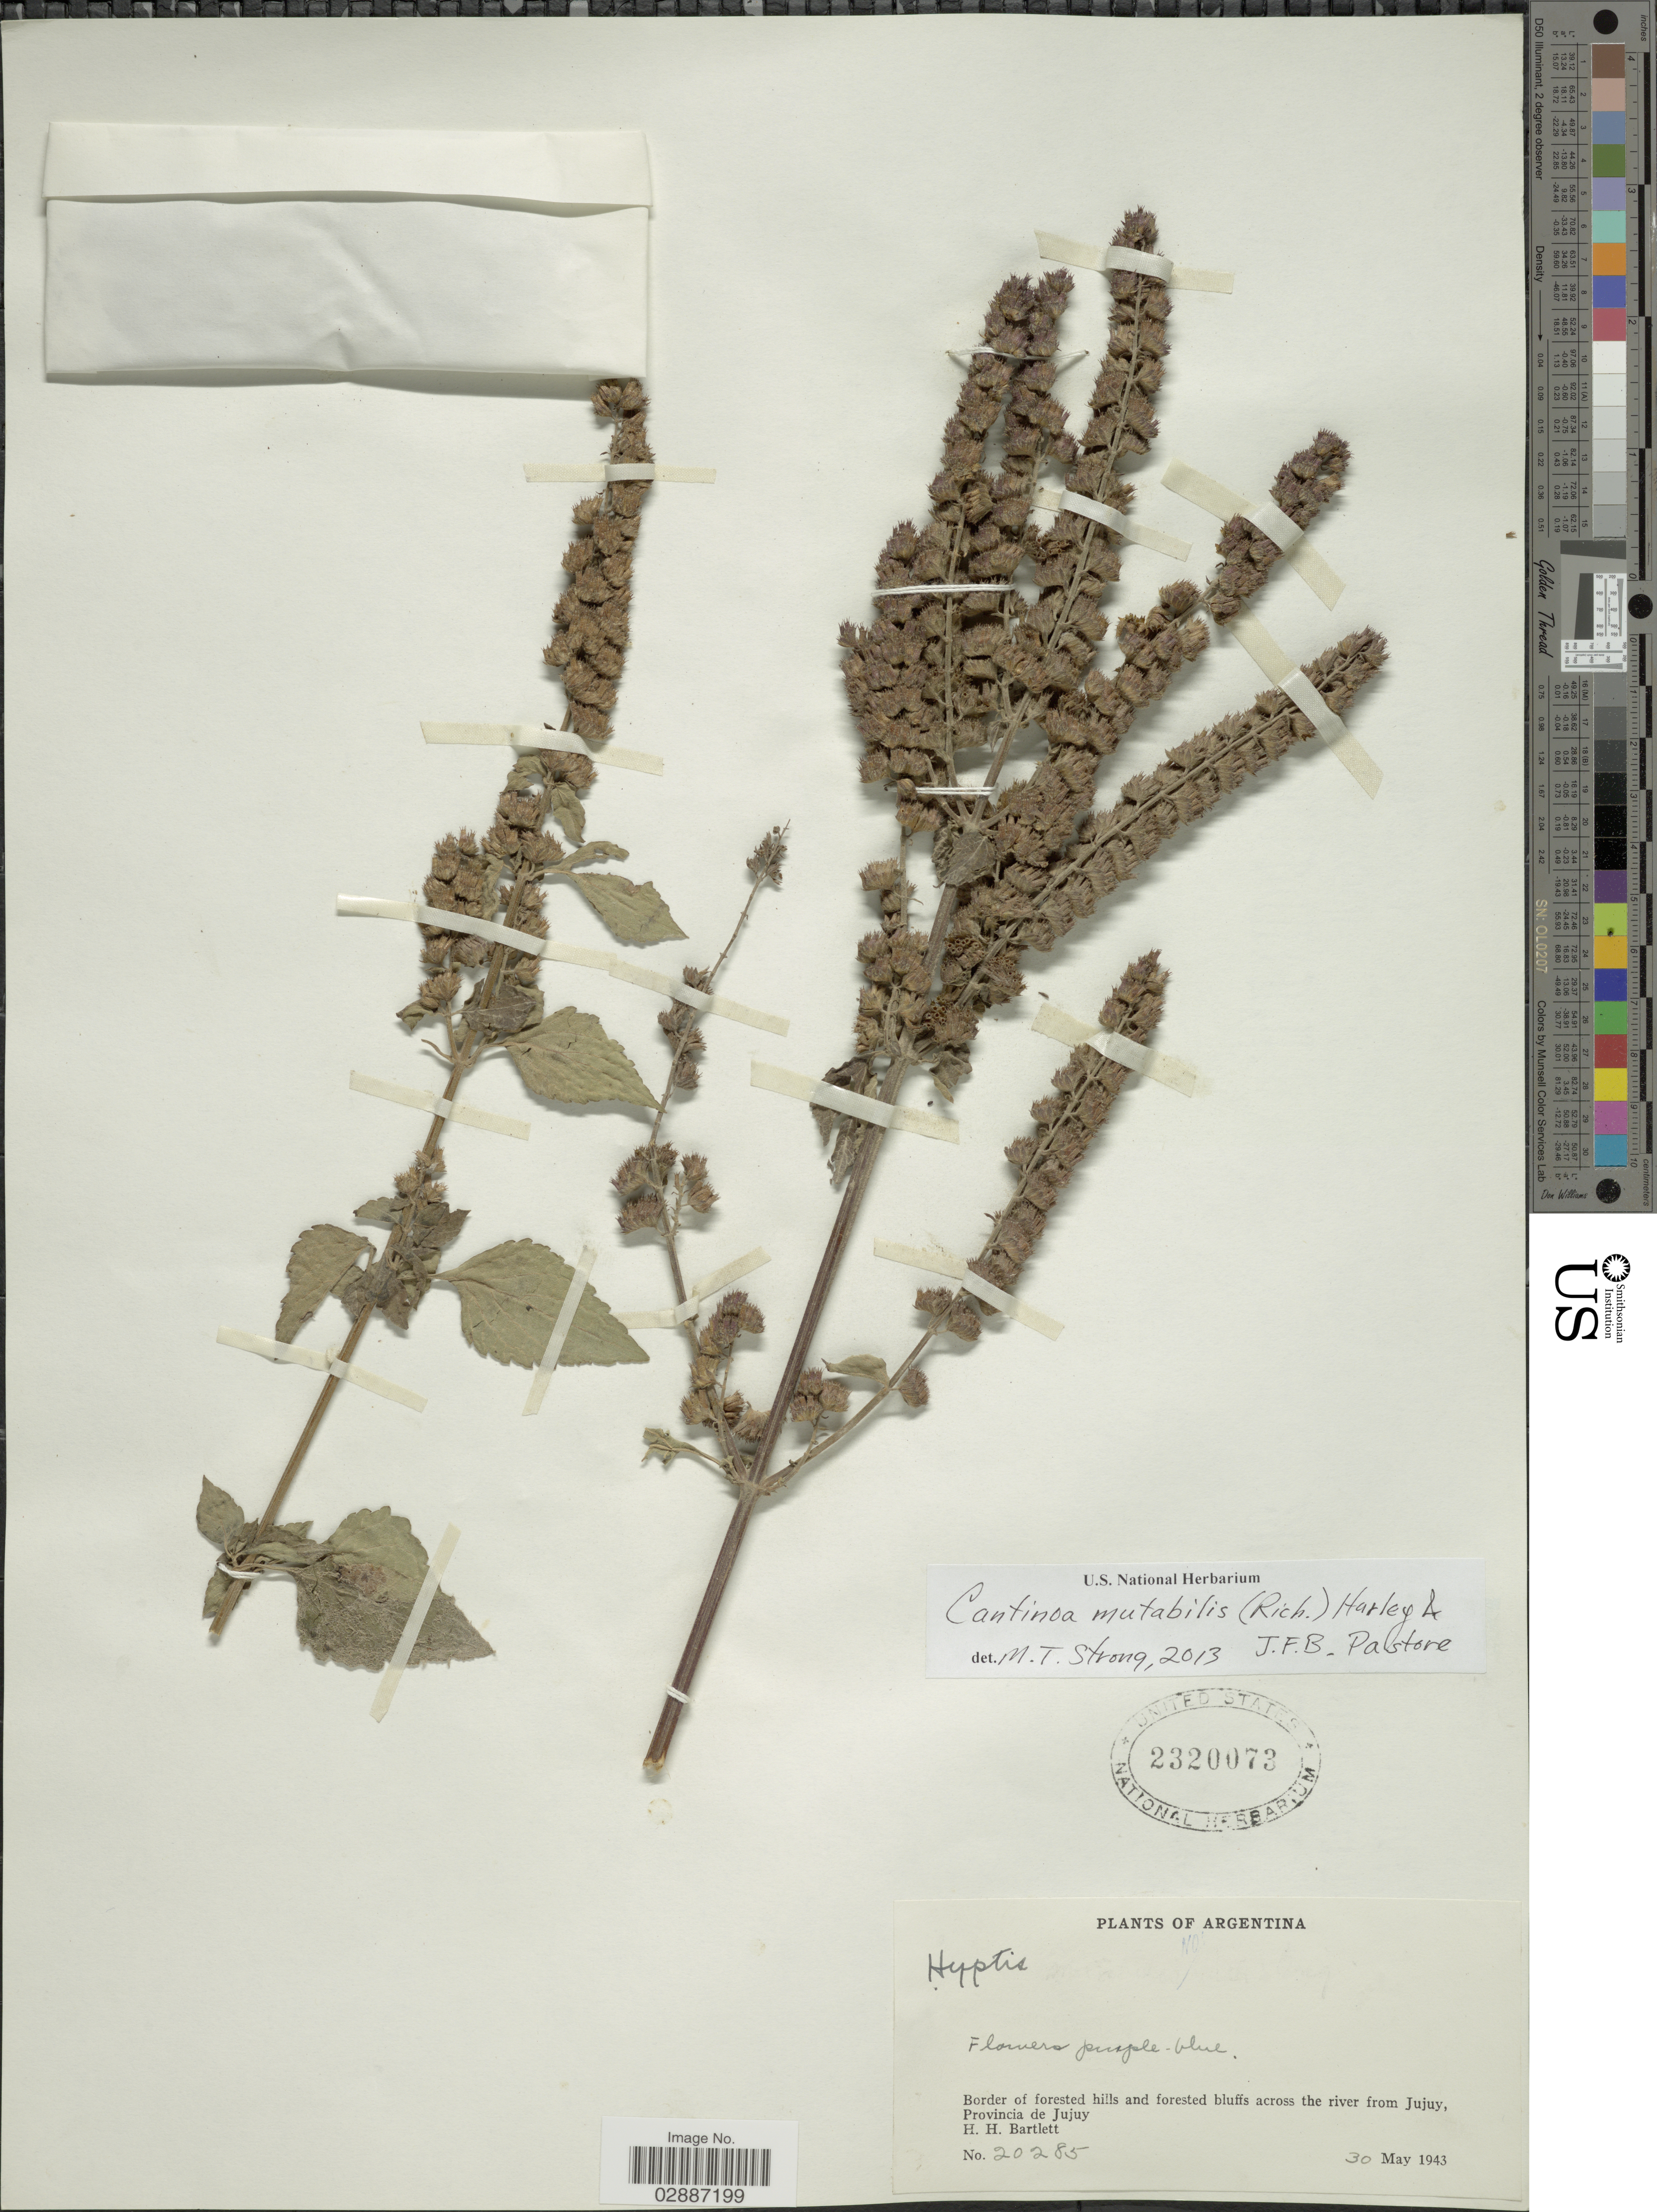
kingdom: Plantae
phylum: Tracheophyta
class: Magnoliopsida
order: Lamiales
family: Lamiaceae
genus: Cantinoa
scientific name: Cantinoa mutabilis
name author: (Epling) Harley & J.F.B. Pastore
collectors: H. H. Bartlett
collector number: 20285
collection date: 1943-05-30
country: Argentina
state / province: Jujuy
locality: Border of forested hills and forested bluffs across the river from Jujuy.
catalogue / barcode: US 2320073